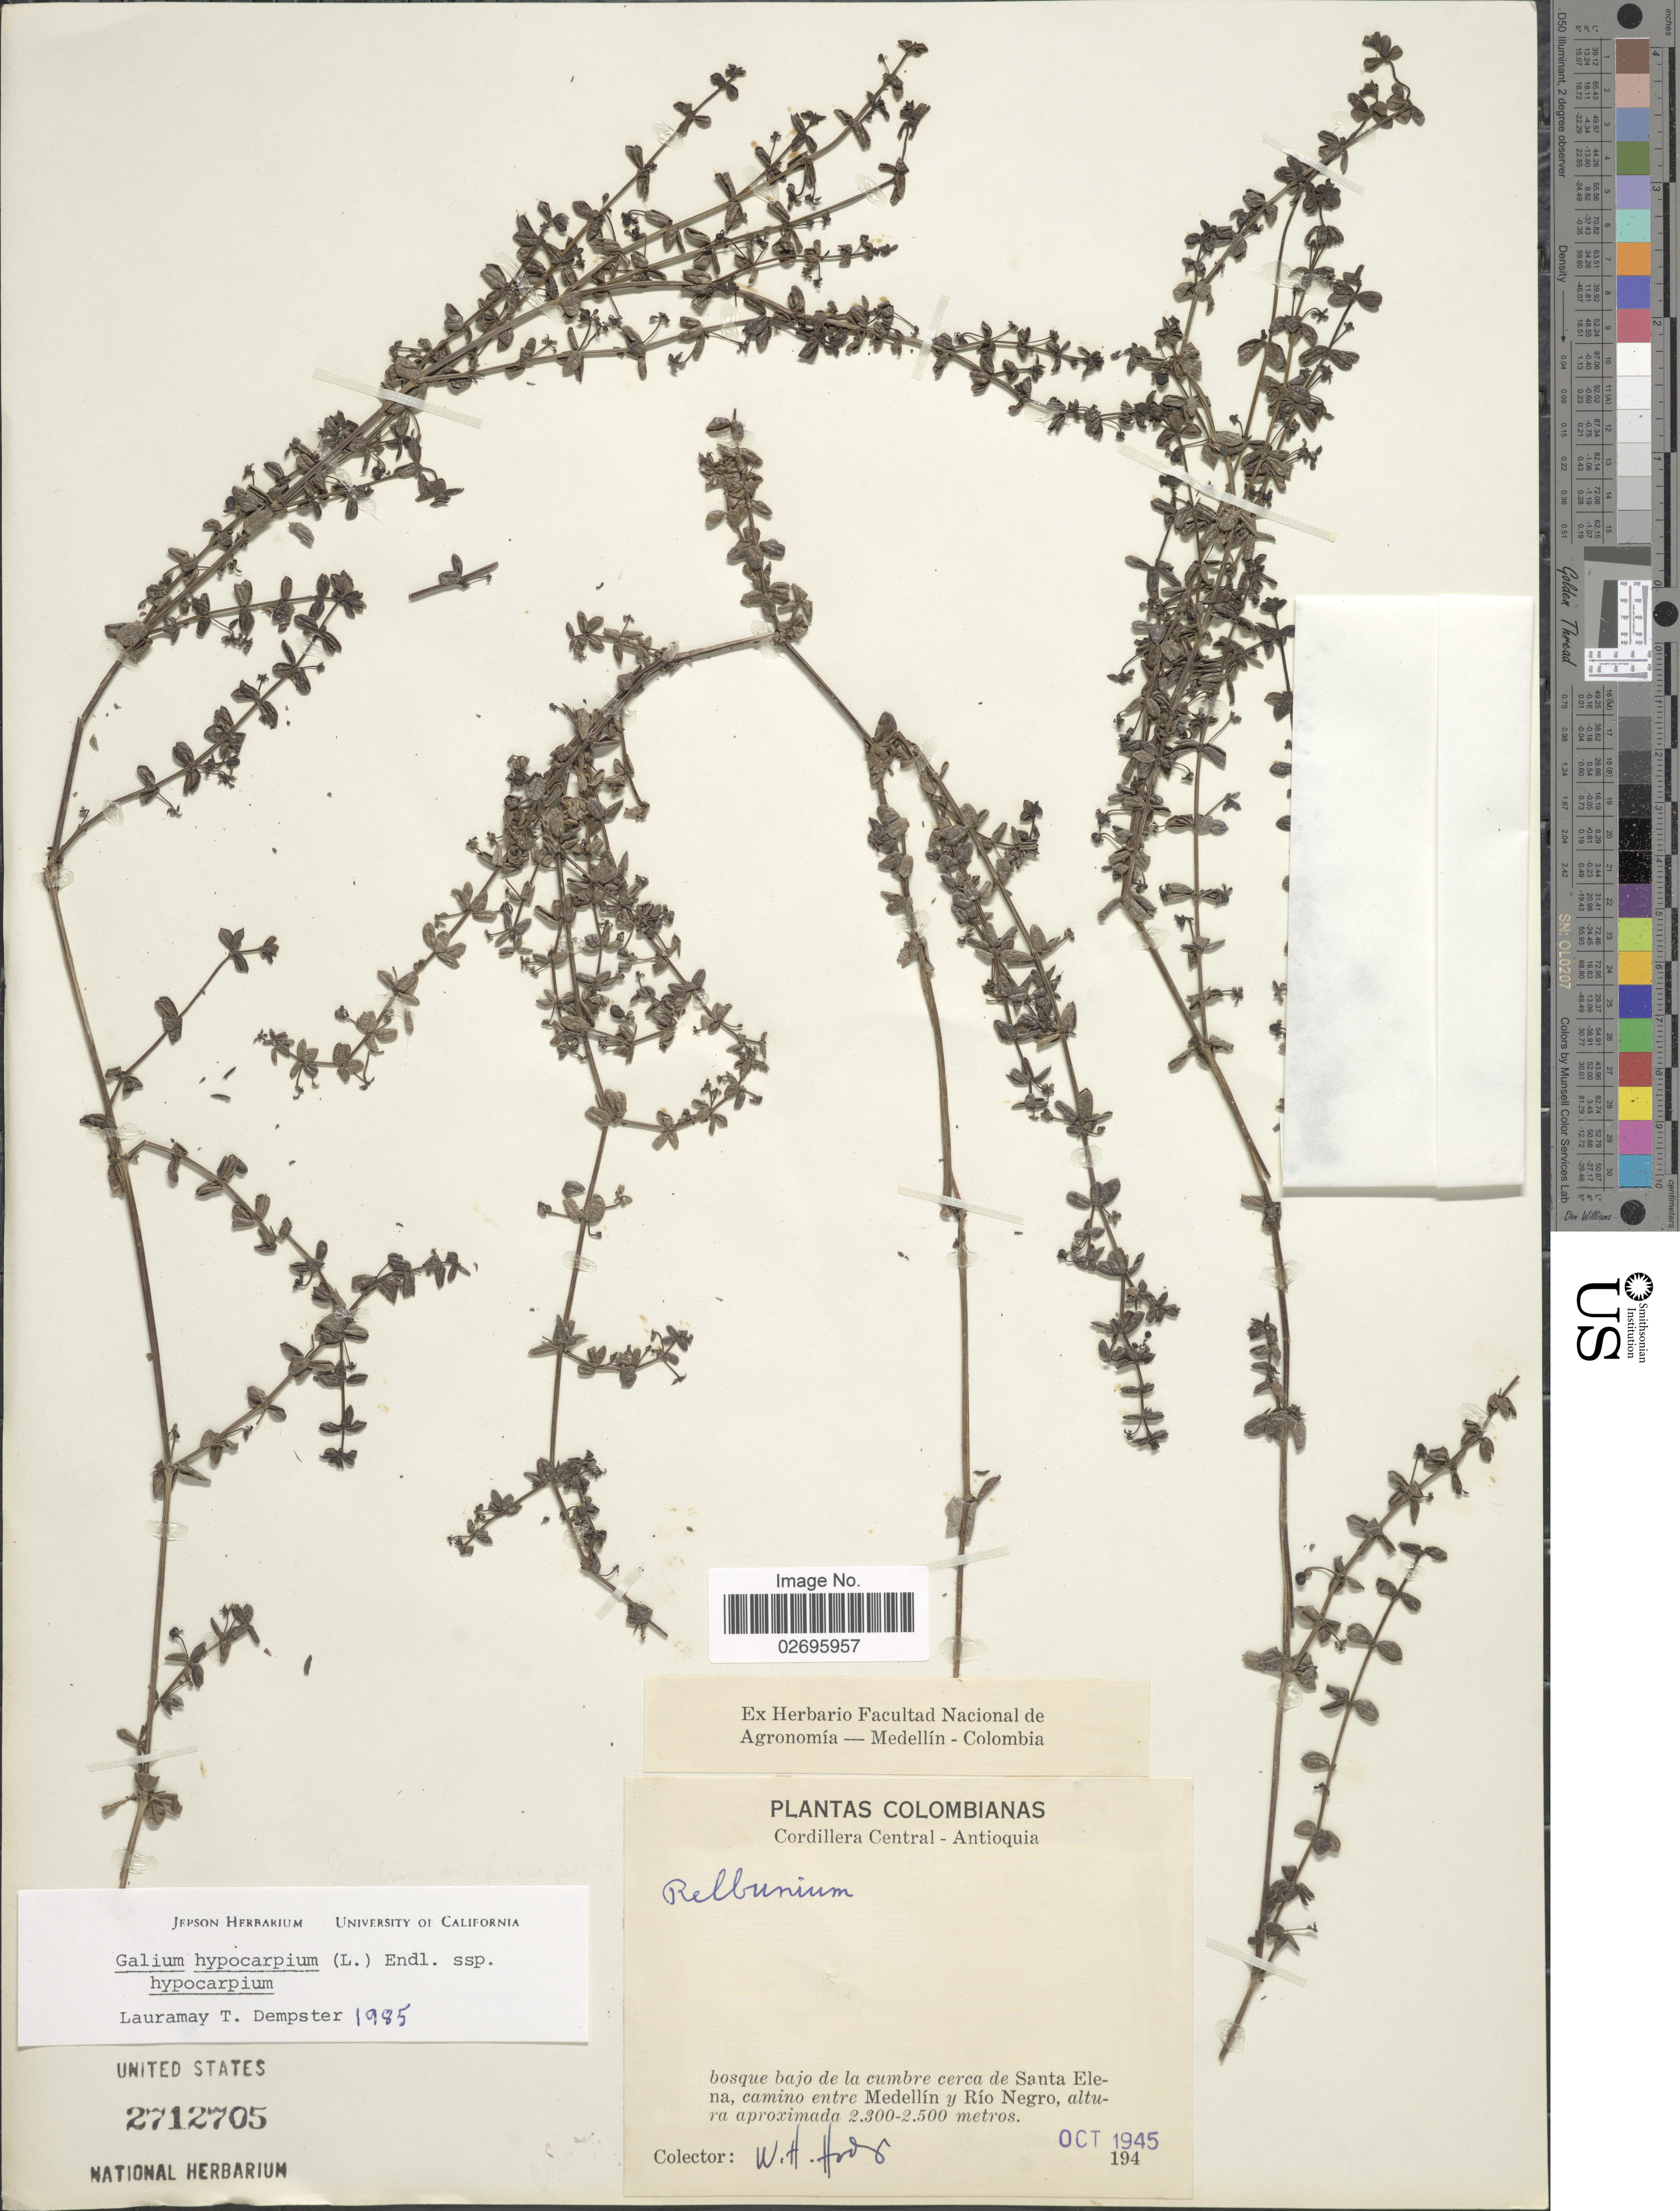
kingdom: Plantae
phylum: Tracheophyta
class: Magnoliopsida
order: Gentianales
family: Rubiaceae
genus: Galium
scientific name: Galium hypocarpium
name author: (L.) Endl. ex Griseb.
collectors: W. Hodge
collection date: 1945-10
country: Colombia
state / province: Antioquia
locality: Cordillera Central, bosque bajo de la cumbre cerca de Santa Elena, camino entre Medellín y Río Negro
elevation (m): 2300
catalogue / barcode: US 2712705